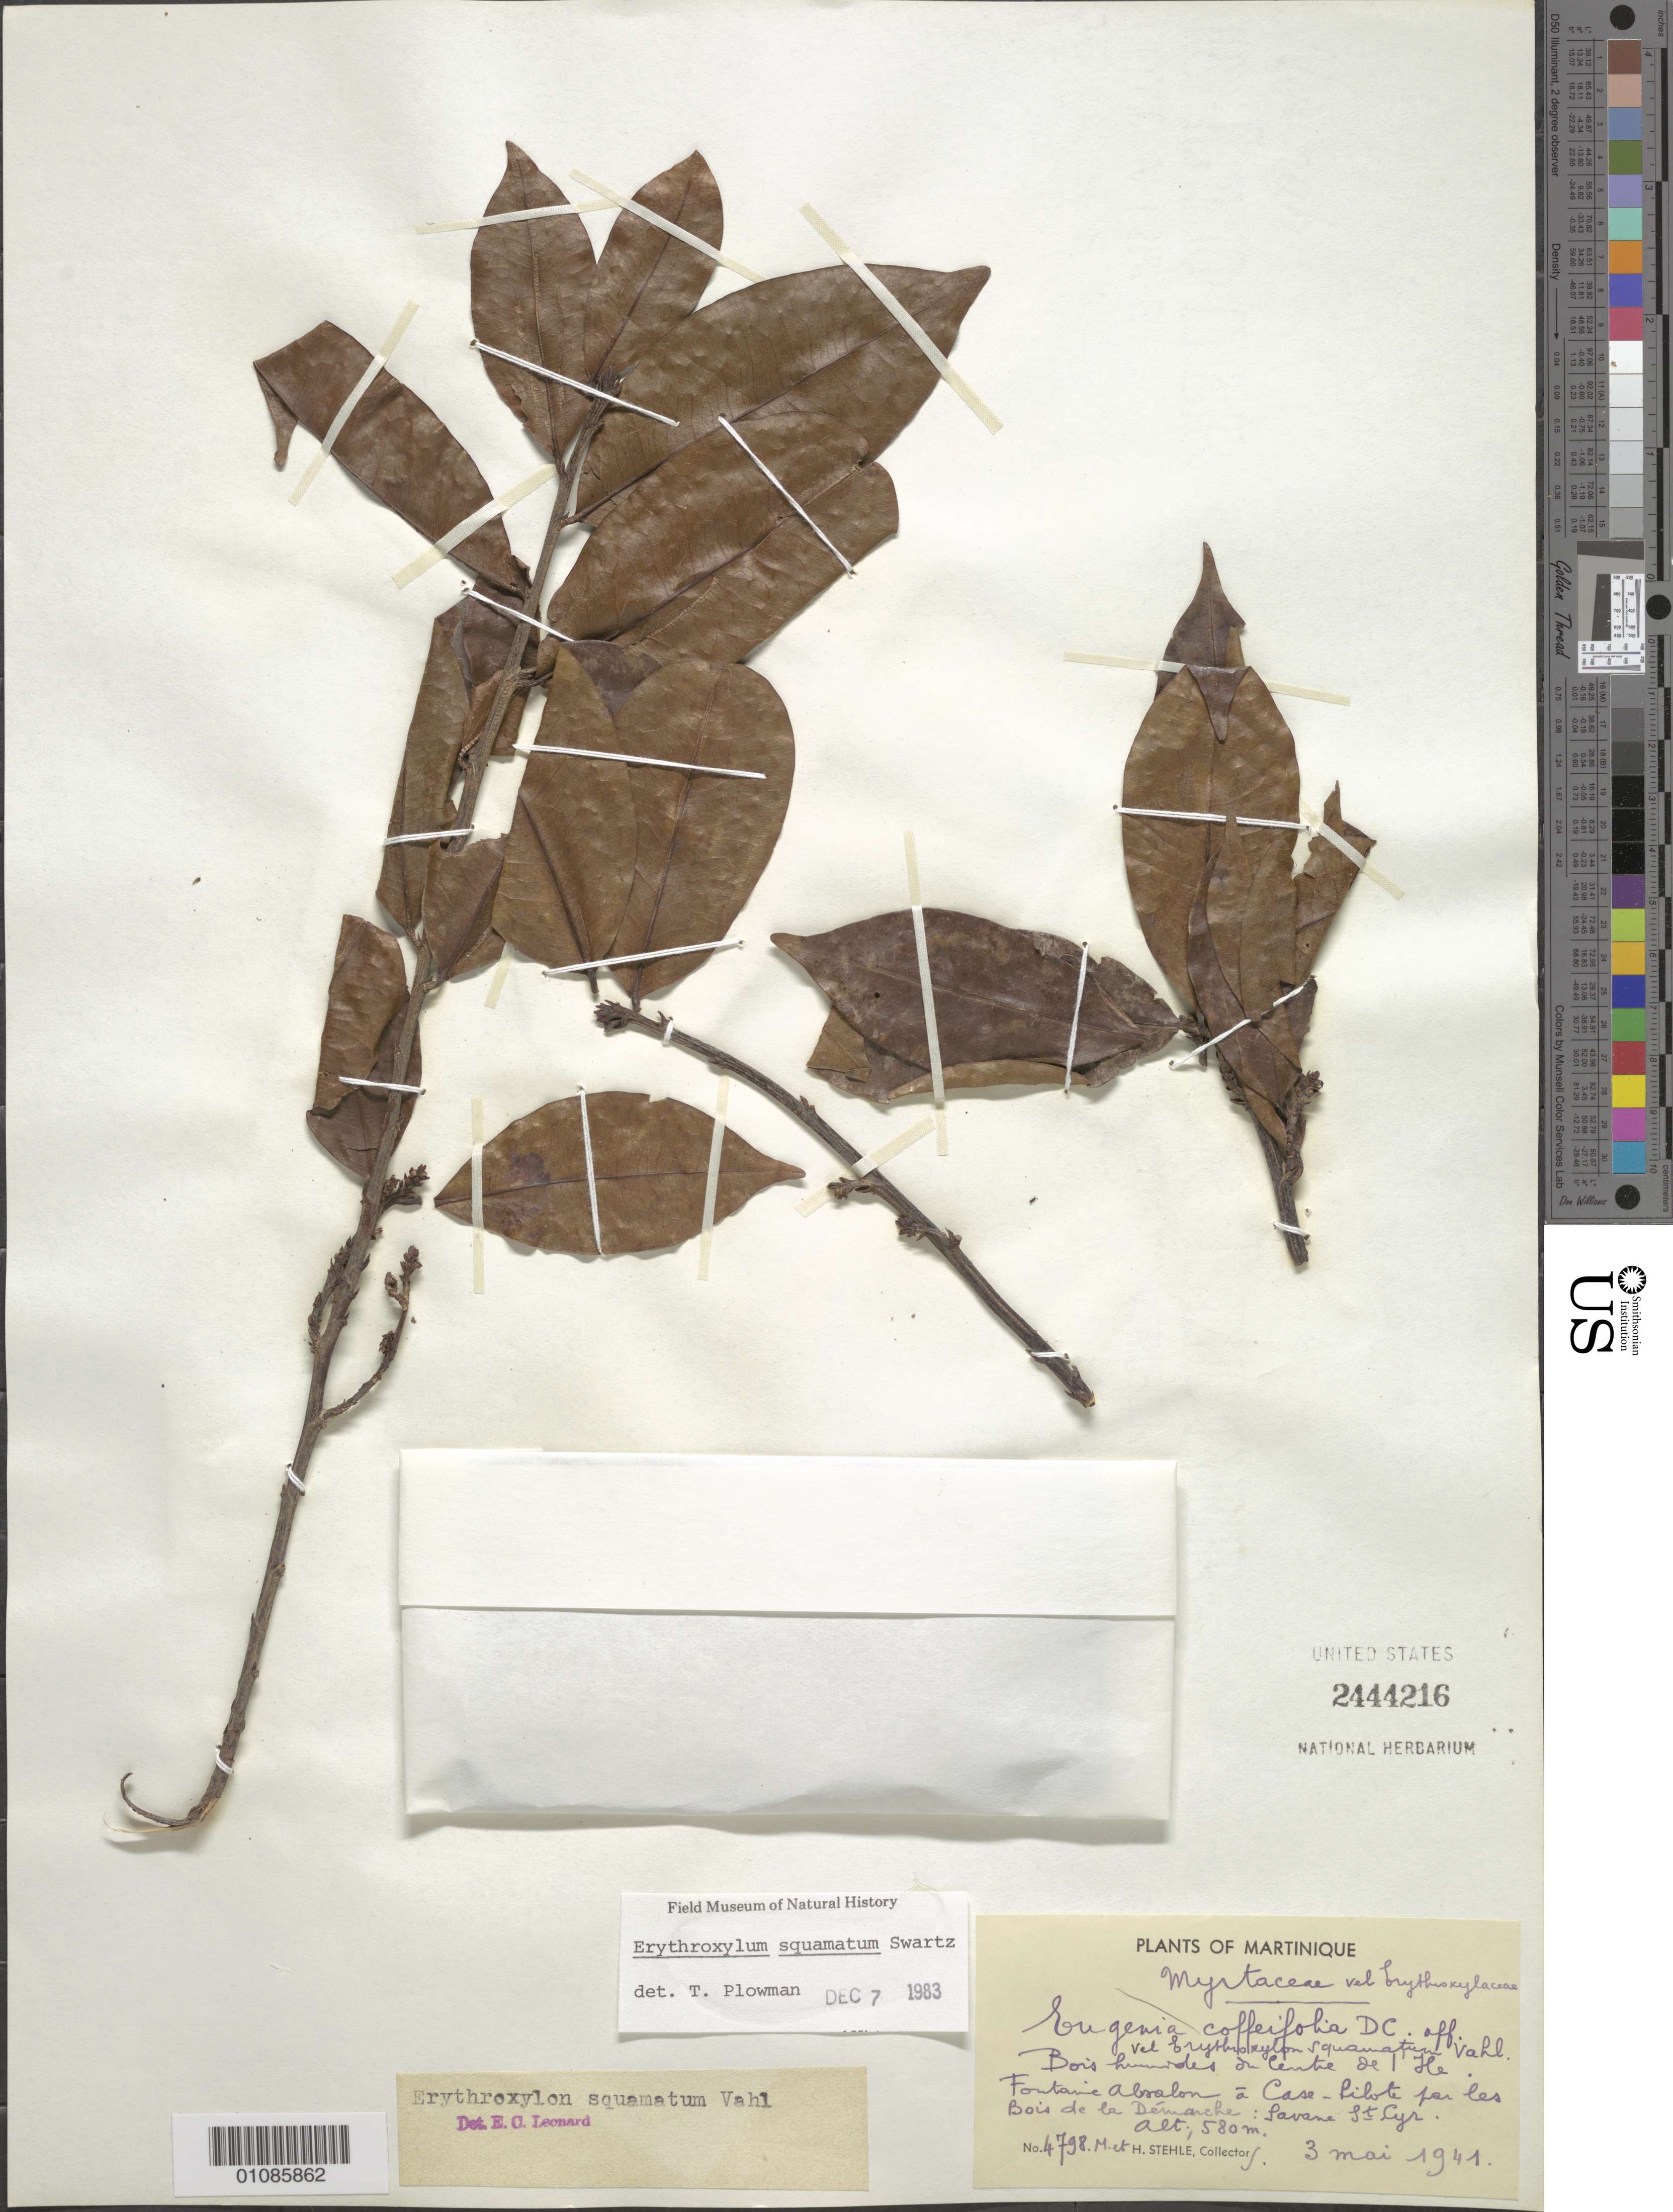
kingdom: Plantae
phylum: Tracheophyta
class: Magnoliopsida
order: Malpighiales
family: Erythroxylaceae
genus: Erythroxylum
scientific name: Erythroxylum squamatum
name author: Sw.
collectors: H. Stehlé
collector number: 4798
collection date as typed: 03 May 1941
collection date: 1941-05-03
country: Martinique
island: Martinique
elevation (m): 580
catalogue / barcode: US 2444216